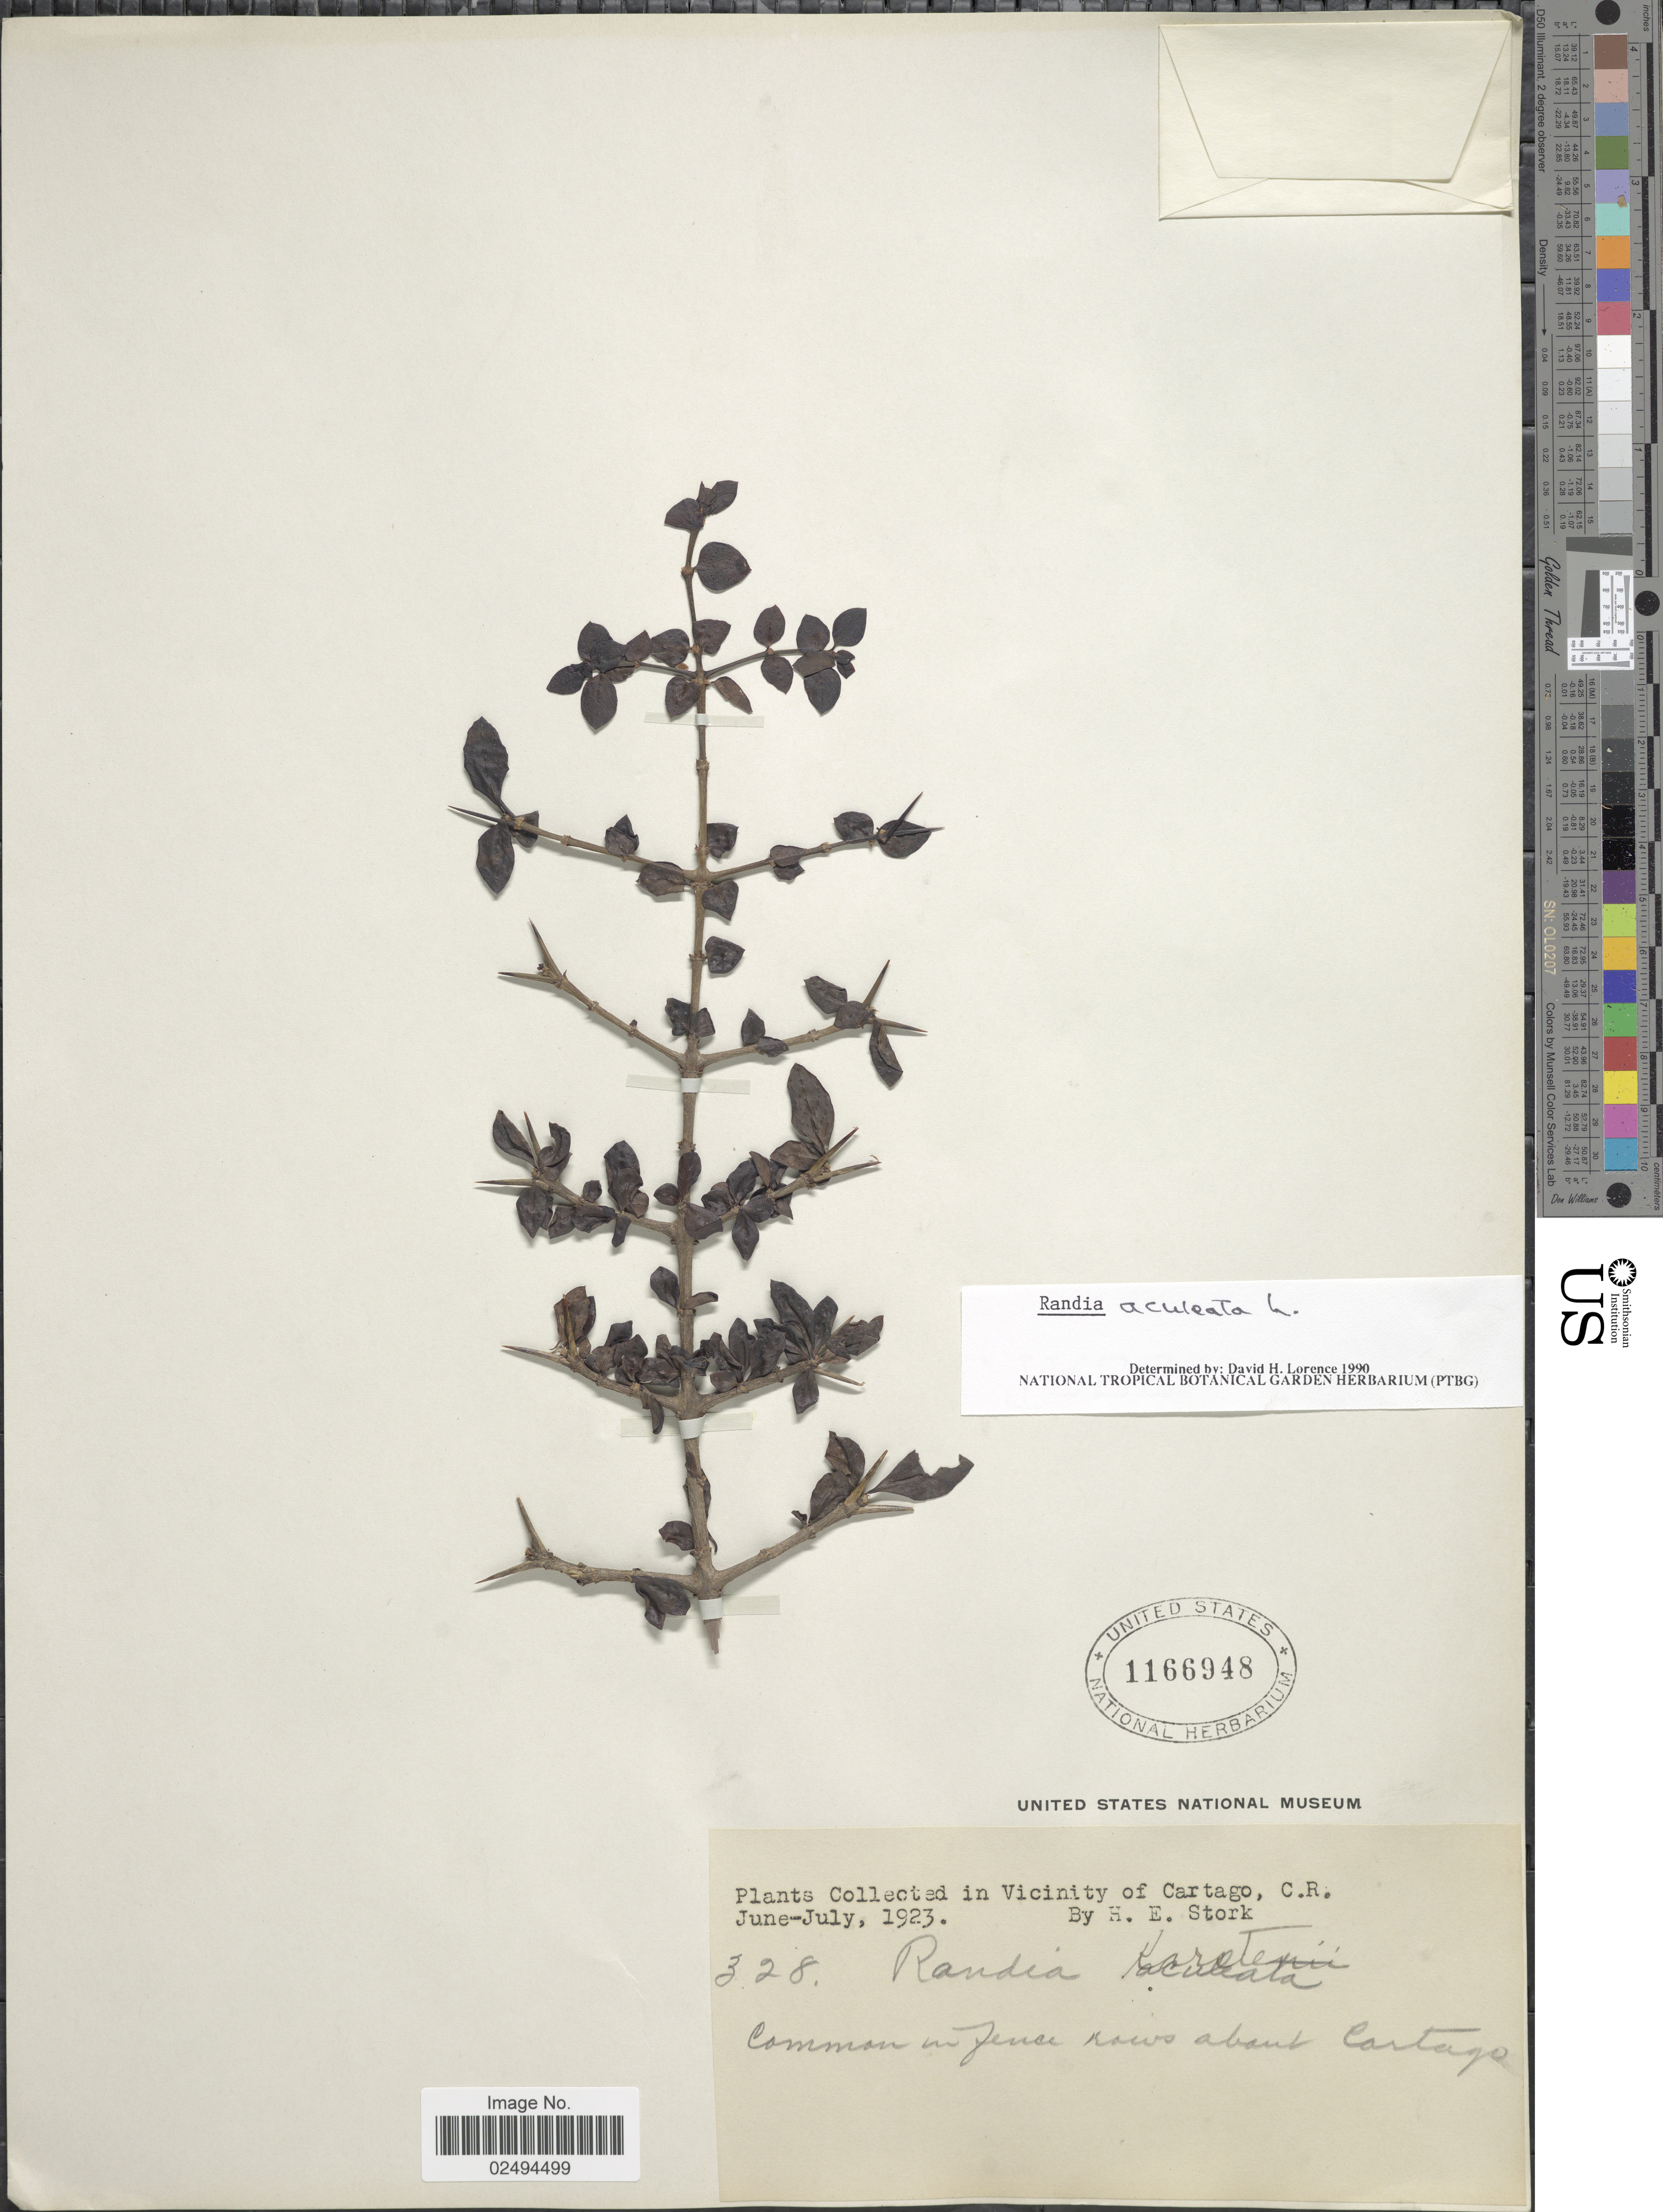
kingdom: Plantae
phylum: Tracheophyta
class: Magnoliopsida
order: Gentianales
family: Rubiaceae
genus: Randia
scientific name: Randia aculeata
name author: L.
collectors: H. E. Stork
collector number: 328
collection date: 1923-06/1923-07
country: Costa Rica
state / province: Cartago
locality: Common in fence rows about Cartago (vicinity of Cartago)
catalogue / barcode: US 1166948